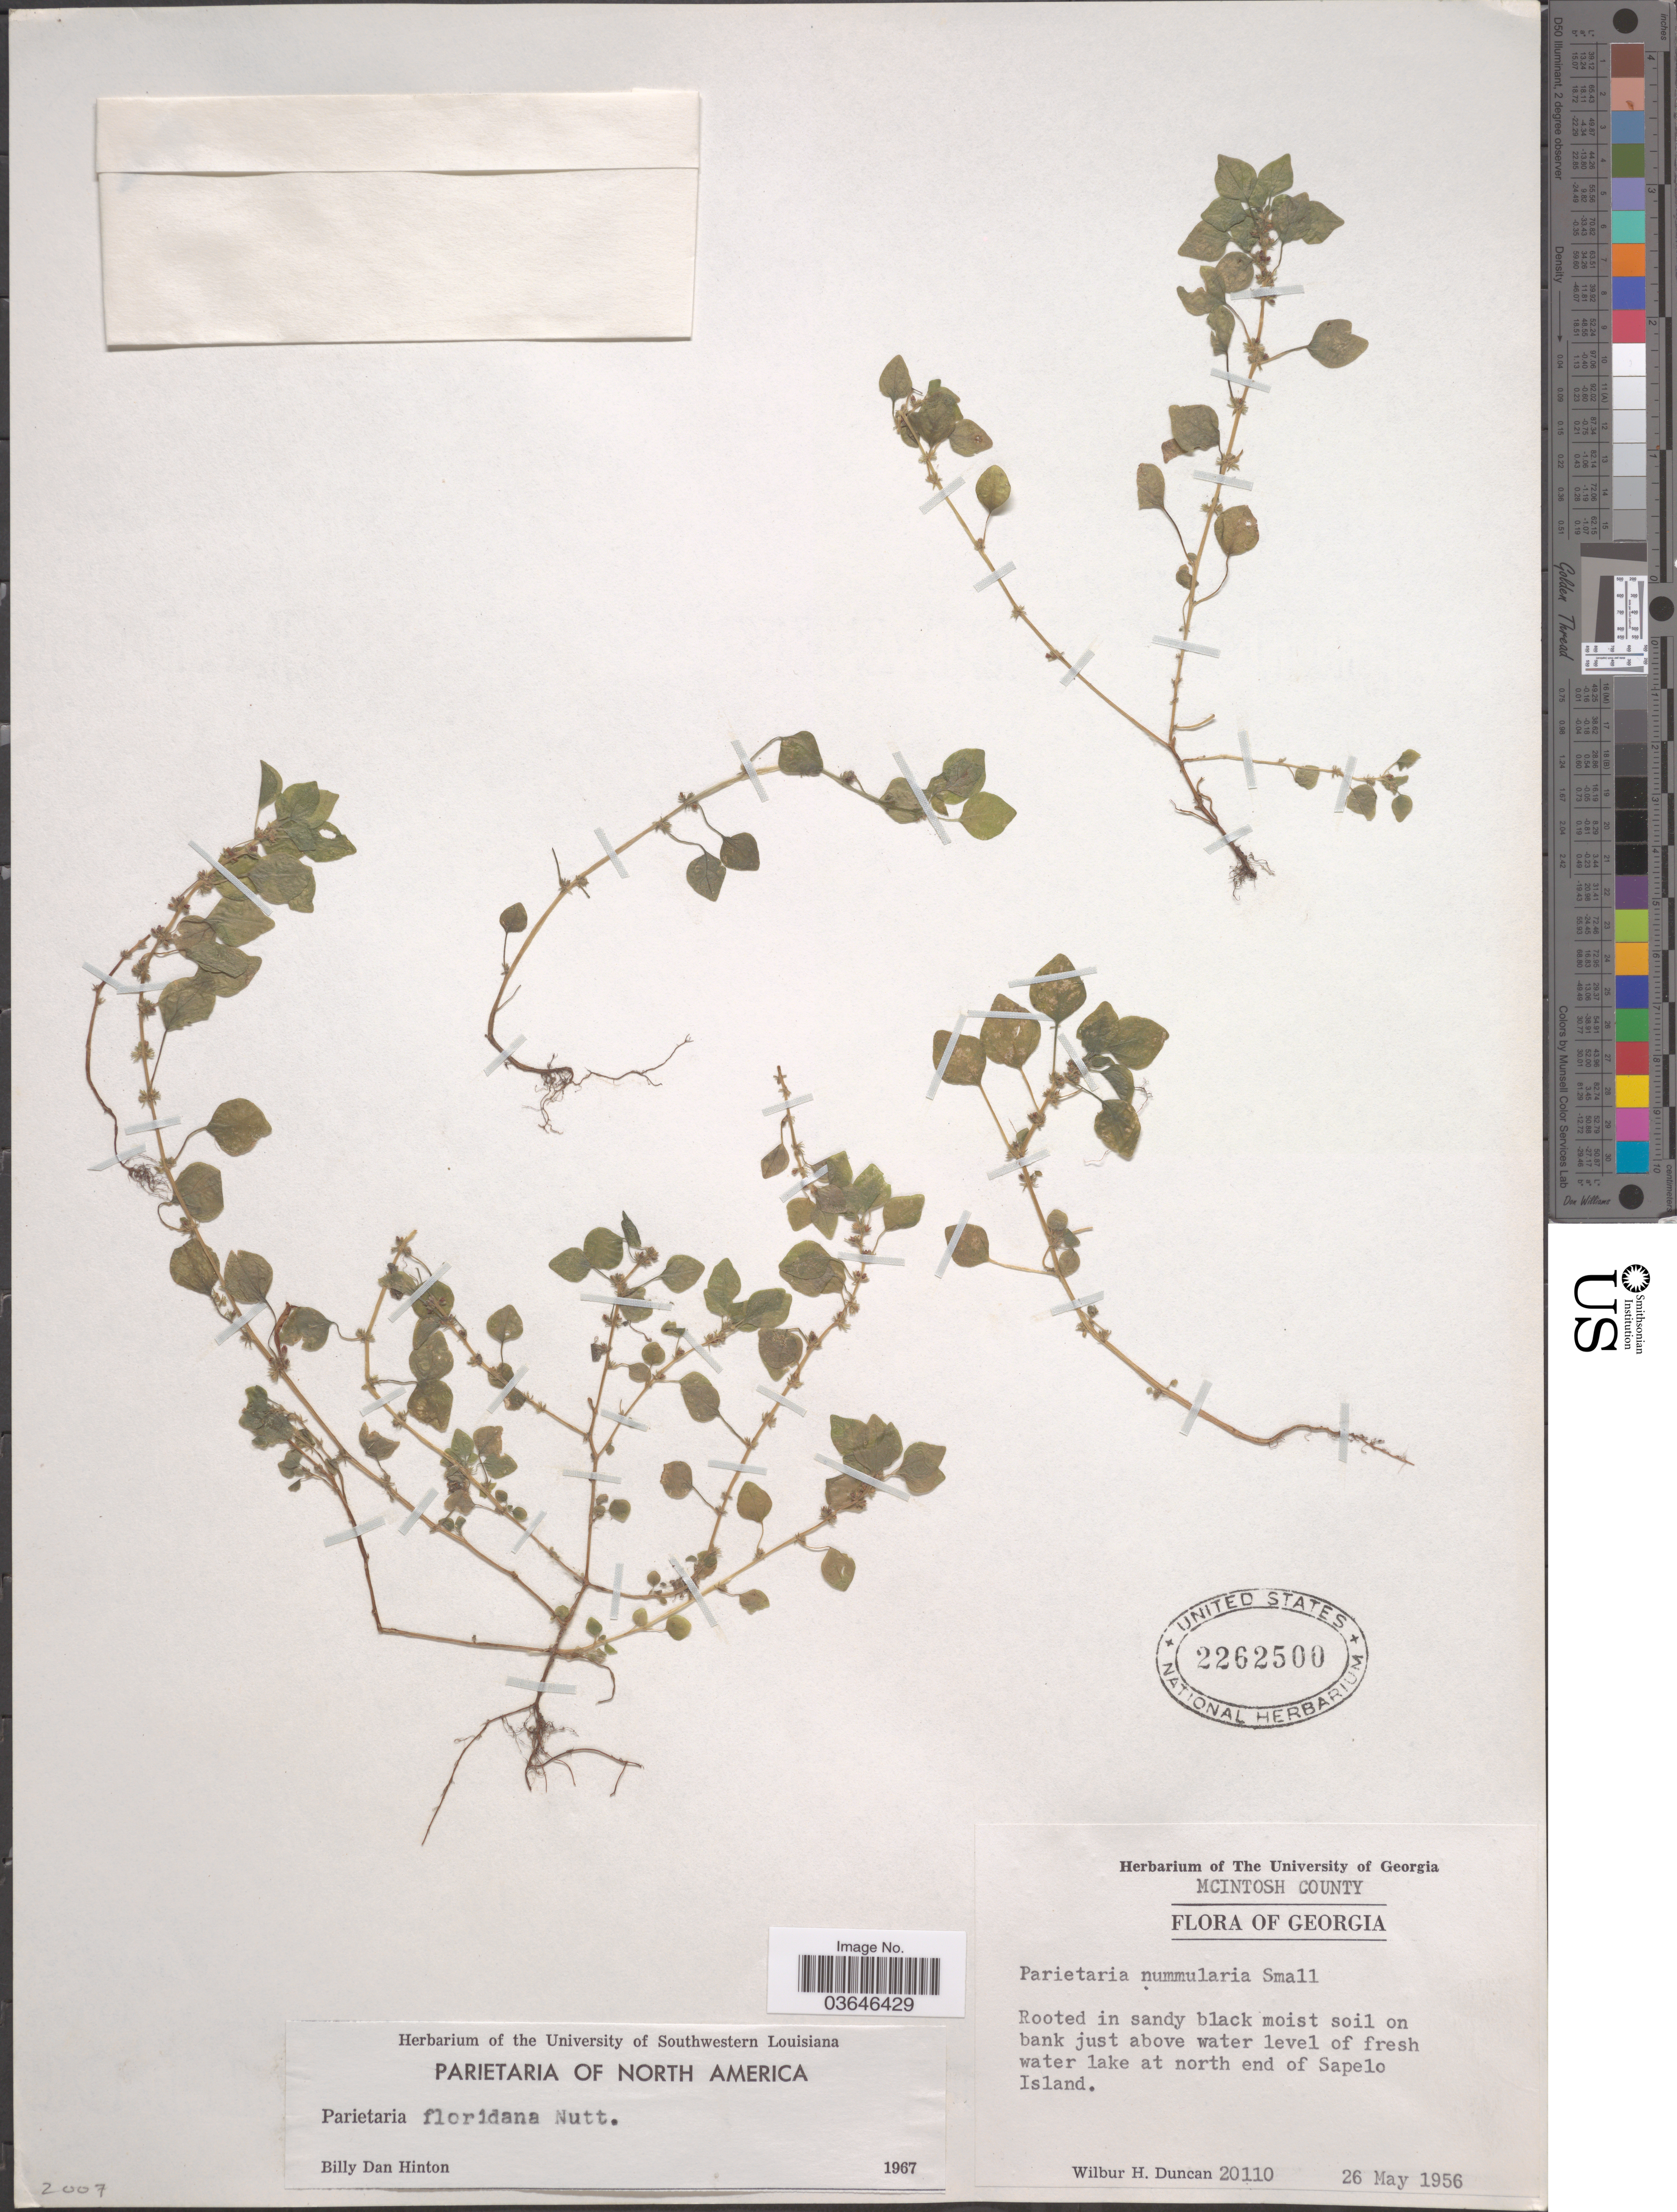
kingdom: Plantae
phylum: Tracheophyta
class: Magnoliopsida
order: Rosales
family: Urticaceae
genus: Parietaria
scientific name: Parietaria floridana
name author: Nutt.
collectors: W. H. Duncan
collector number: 20110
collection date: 1956-05-26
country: United States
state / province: Georgia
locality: Mcintosh County. Rooted in sandy black moist soil on bank just above water level of fresh water lake at north end of Sapelo Island.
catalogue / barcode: US 2262500